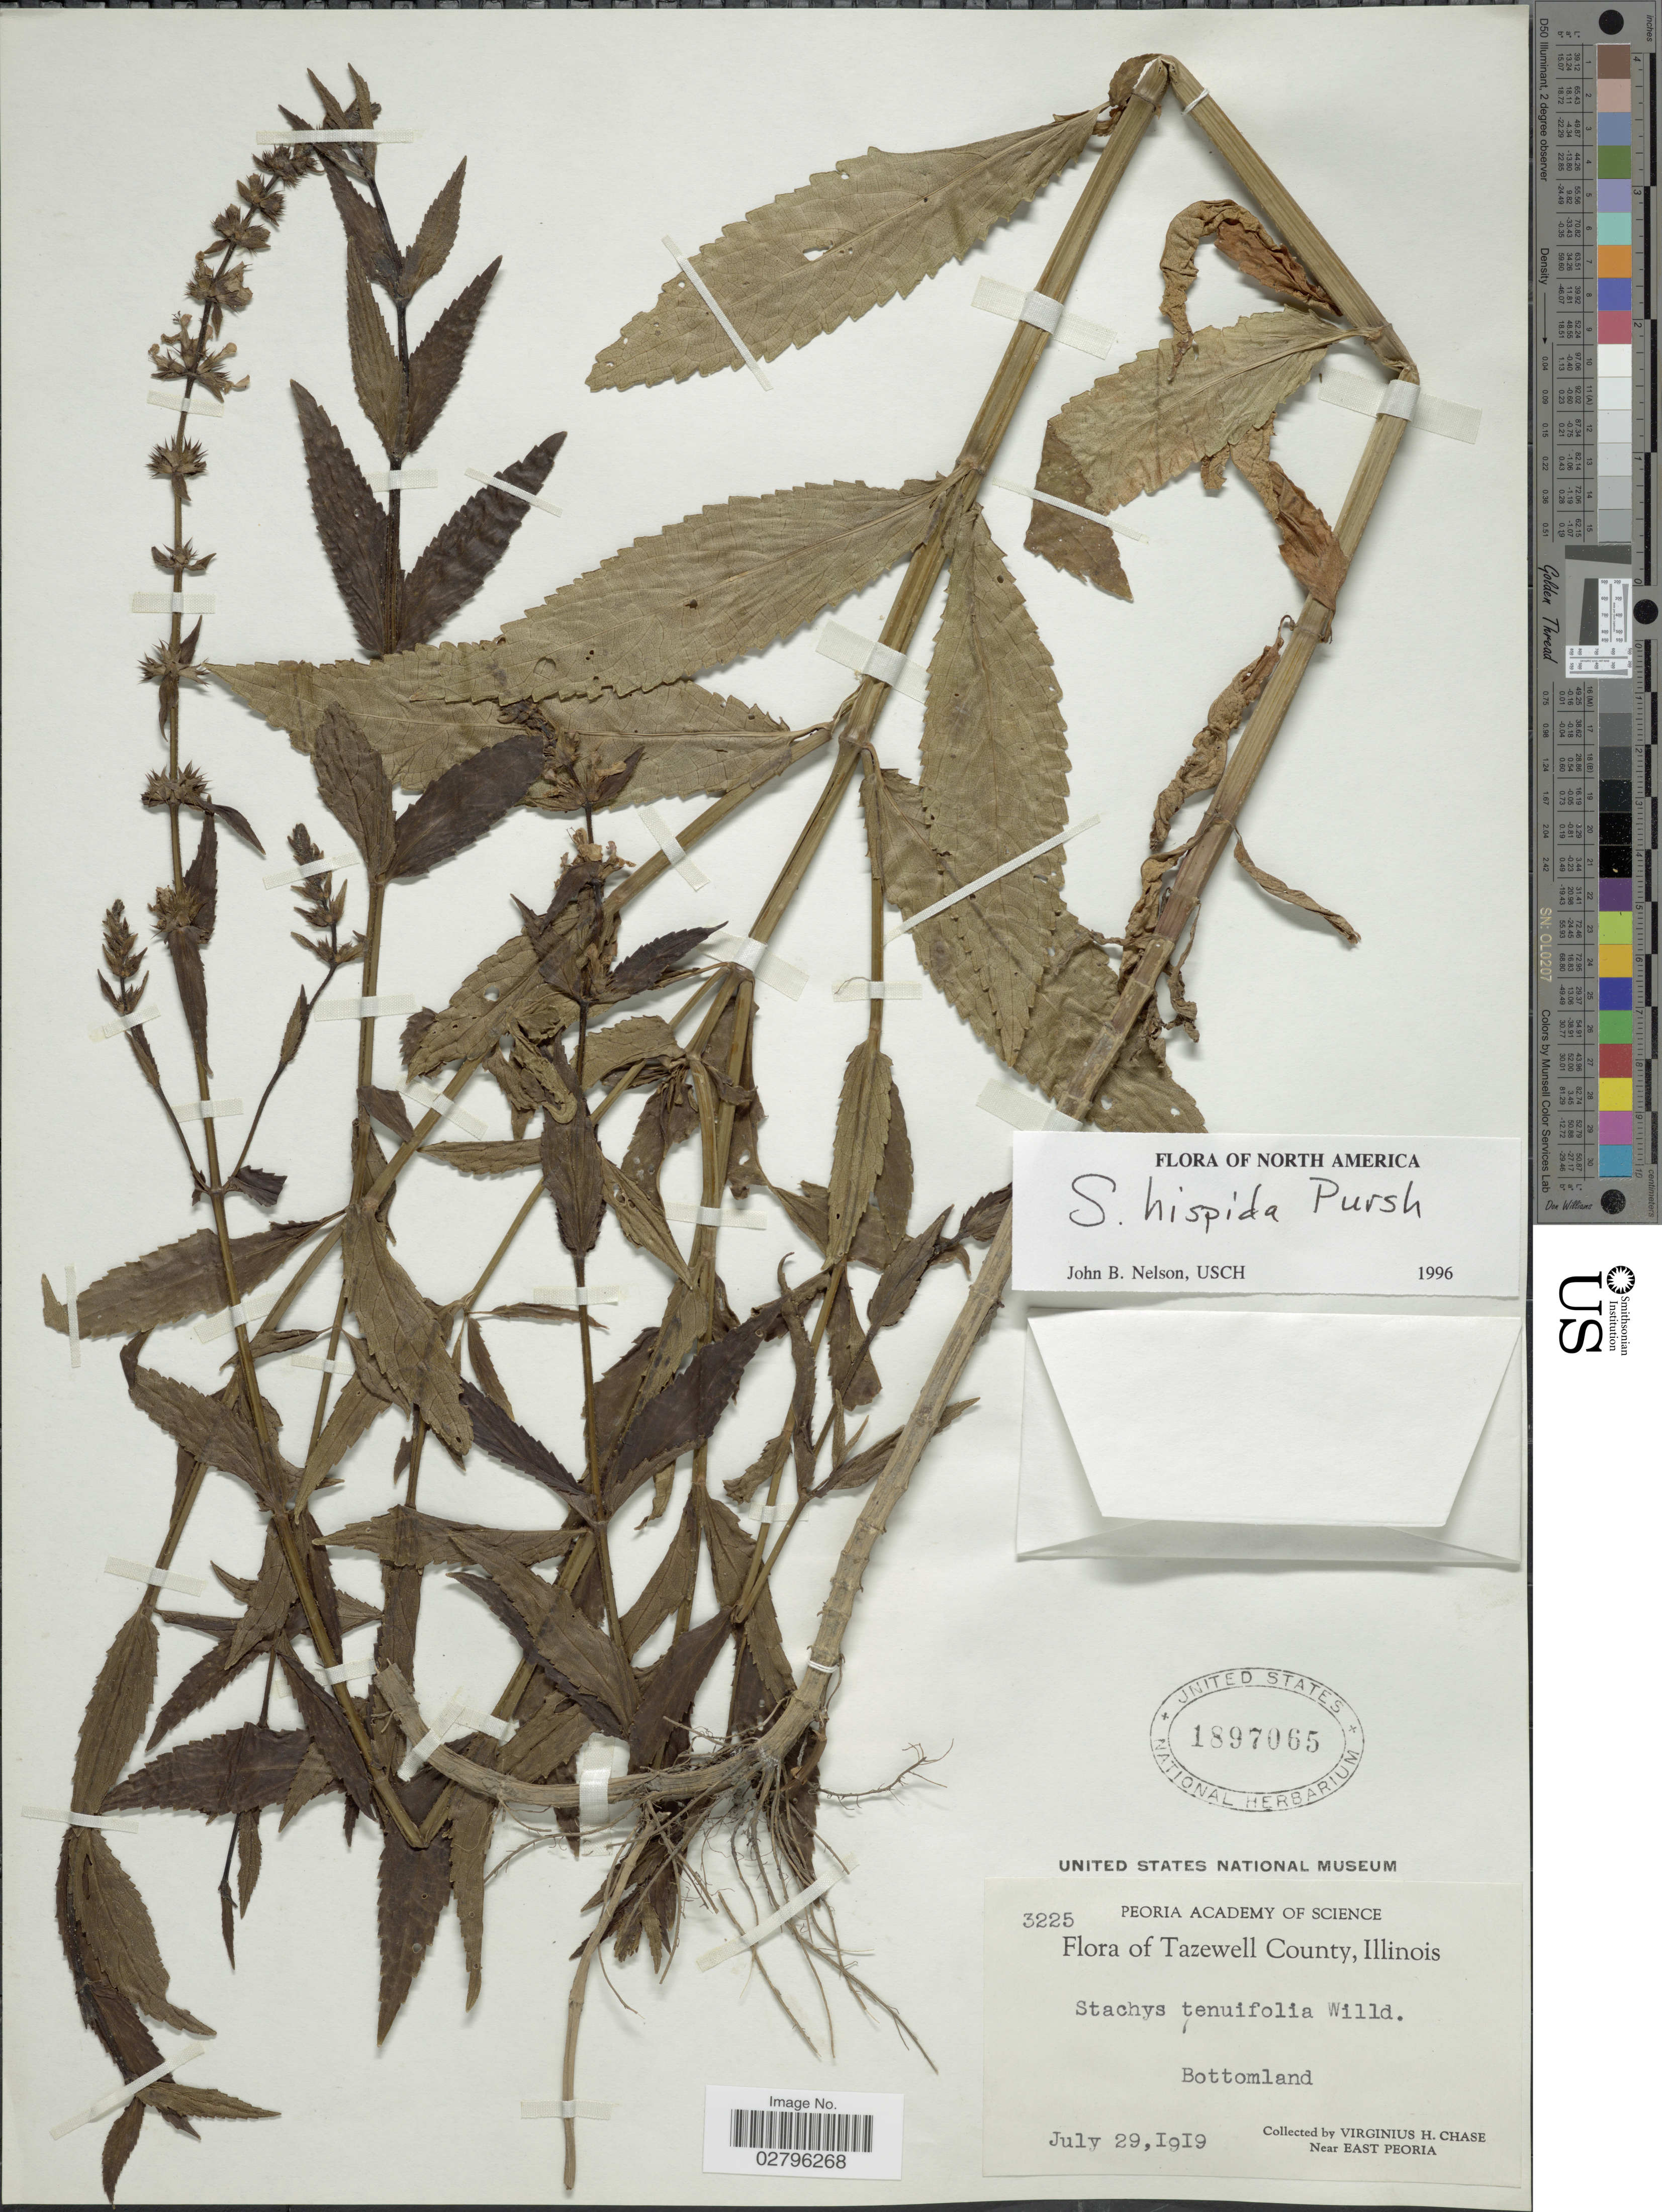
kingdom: Plantae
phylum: Tracheophyta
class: Magnoliopsida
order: Lamiales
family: Lamiaceae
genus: Stachys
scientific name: Stachys hispida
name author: Pursh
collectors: V. H. Chase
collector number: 3225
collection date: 1919-07-29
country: United States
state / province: Illinois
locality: Tazewell County, Illinois. Bottomland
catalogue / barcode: US 1897065